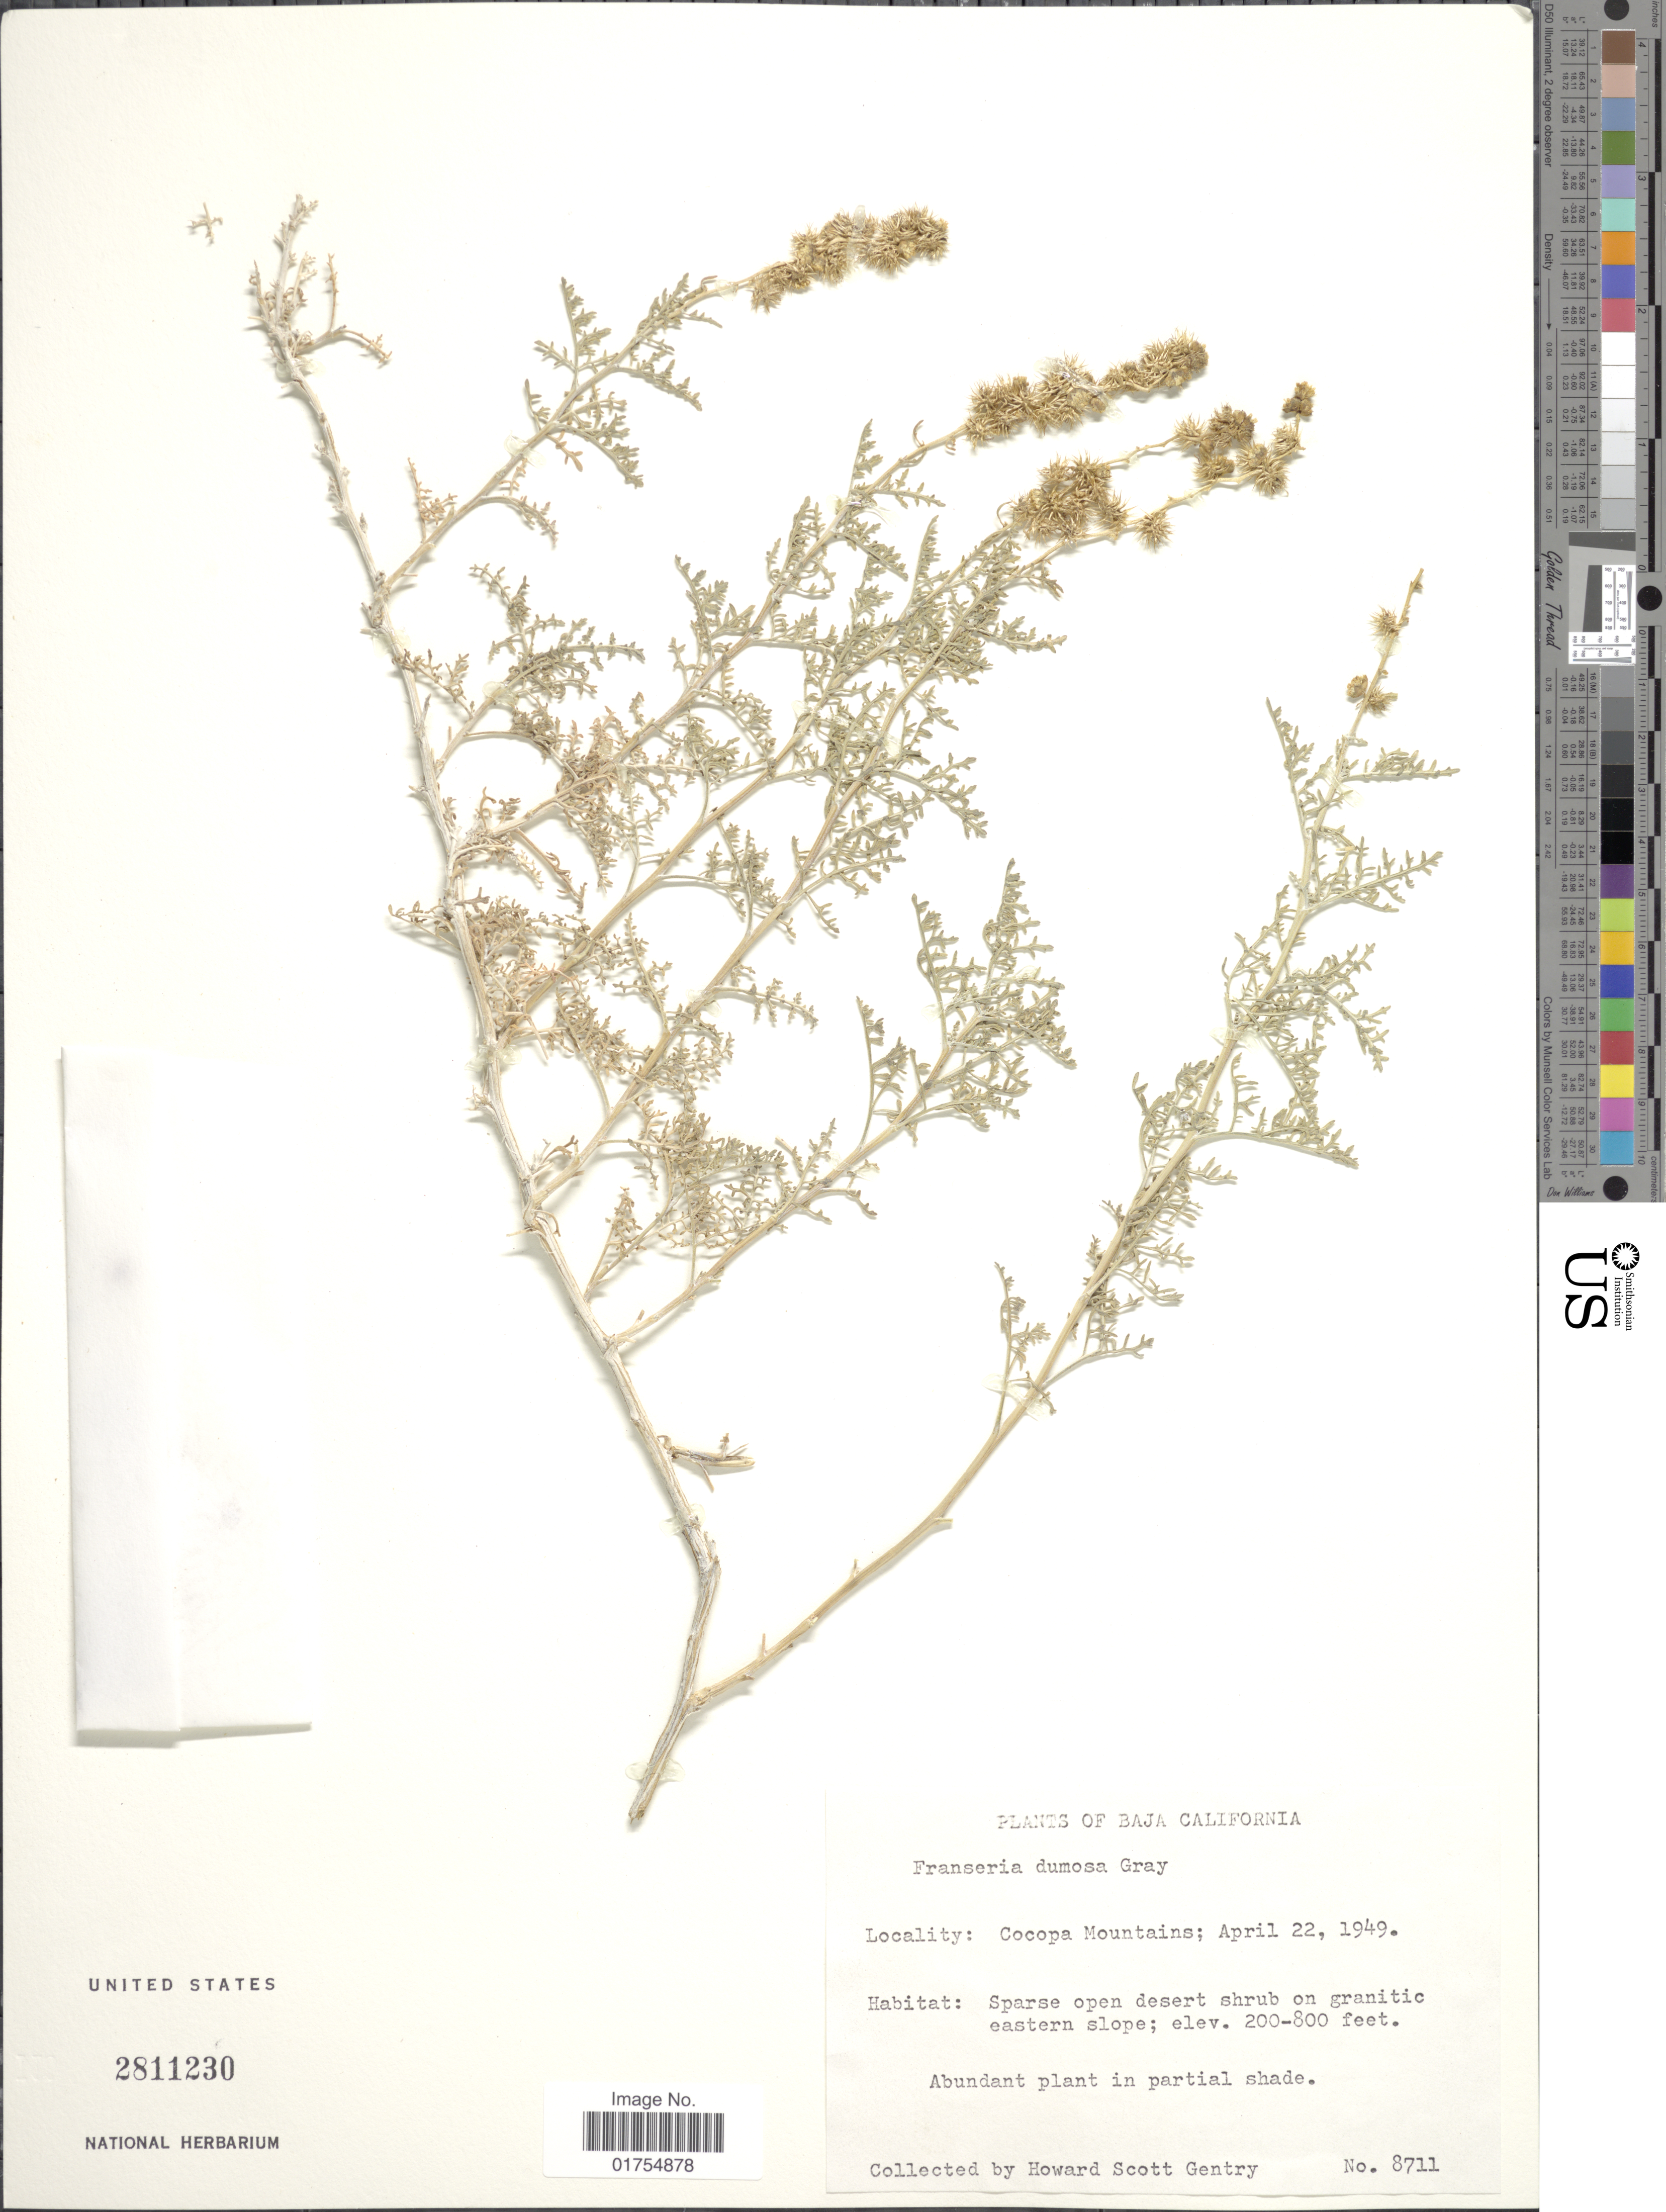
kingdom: Plantae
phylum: Tracheophyta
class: Magnoliopsida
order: Asterales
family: Asteraceae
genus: Franseria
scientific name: Franseria dumosa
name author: A. Gray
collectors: H. S. Gentry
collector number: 8711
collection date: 1949-04-22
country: Mexico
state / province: Baja California Norte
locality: Cocopa Mountains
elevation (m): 61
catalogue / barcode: US 2811230